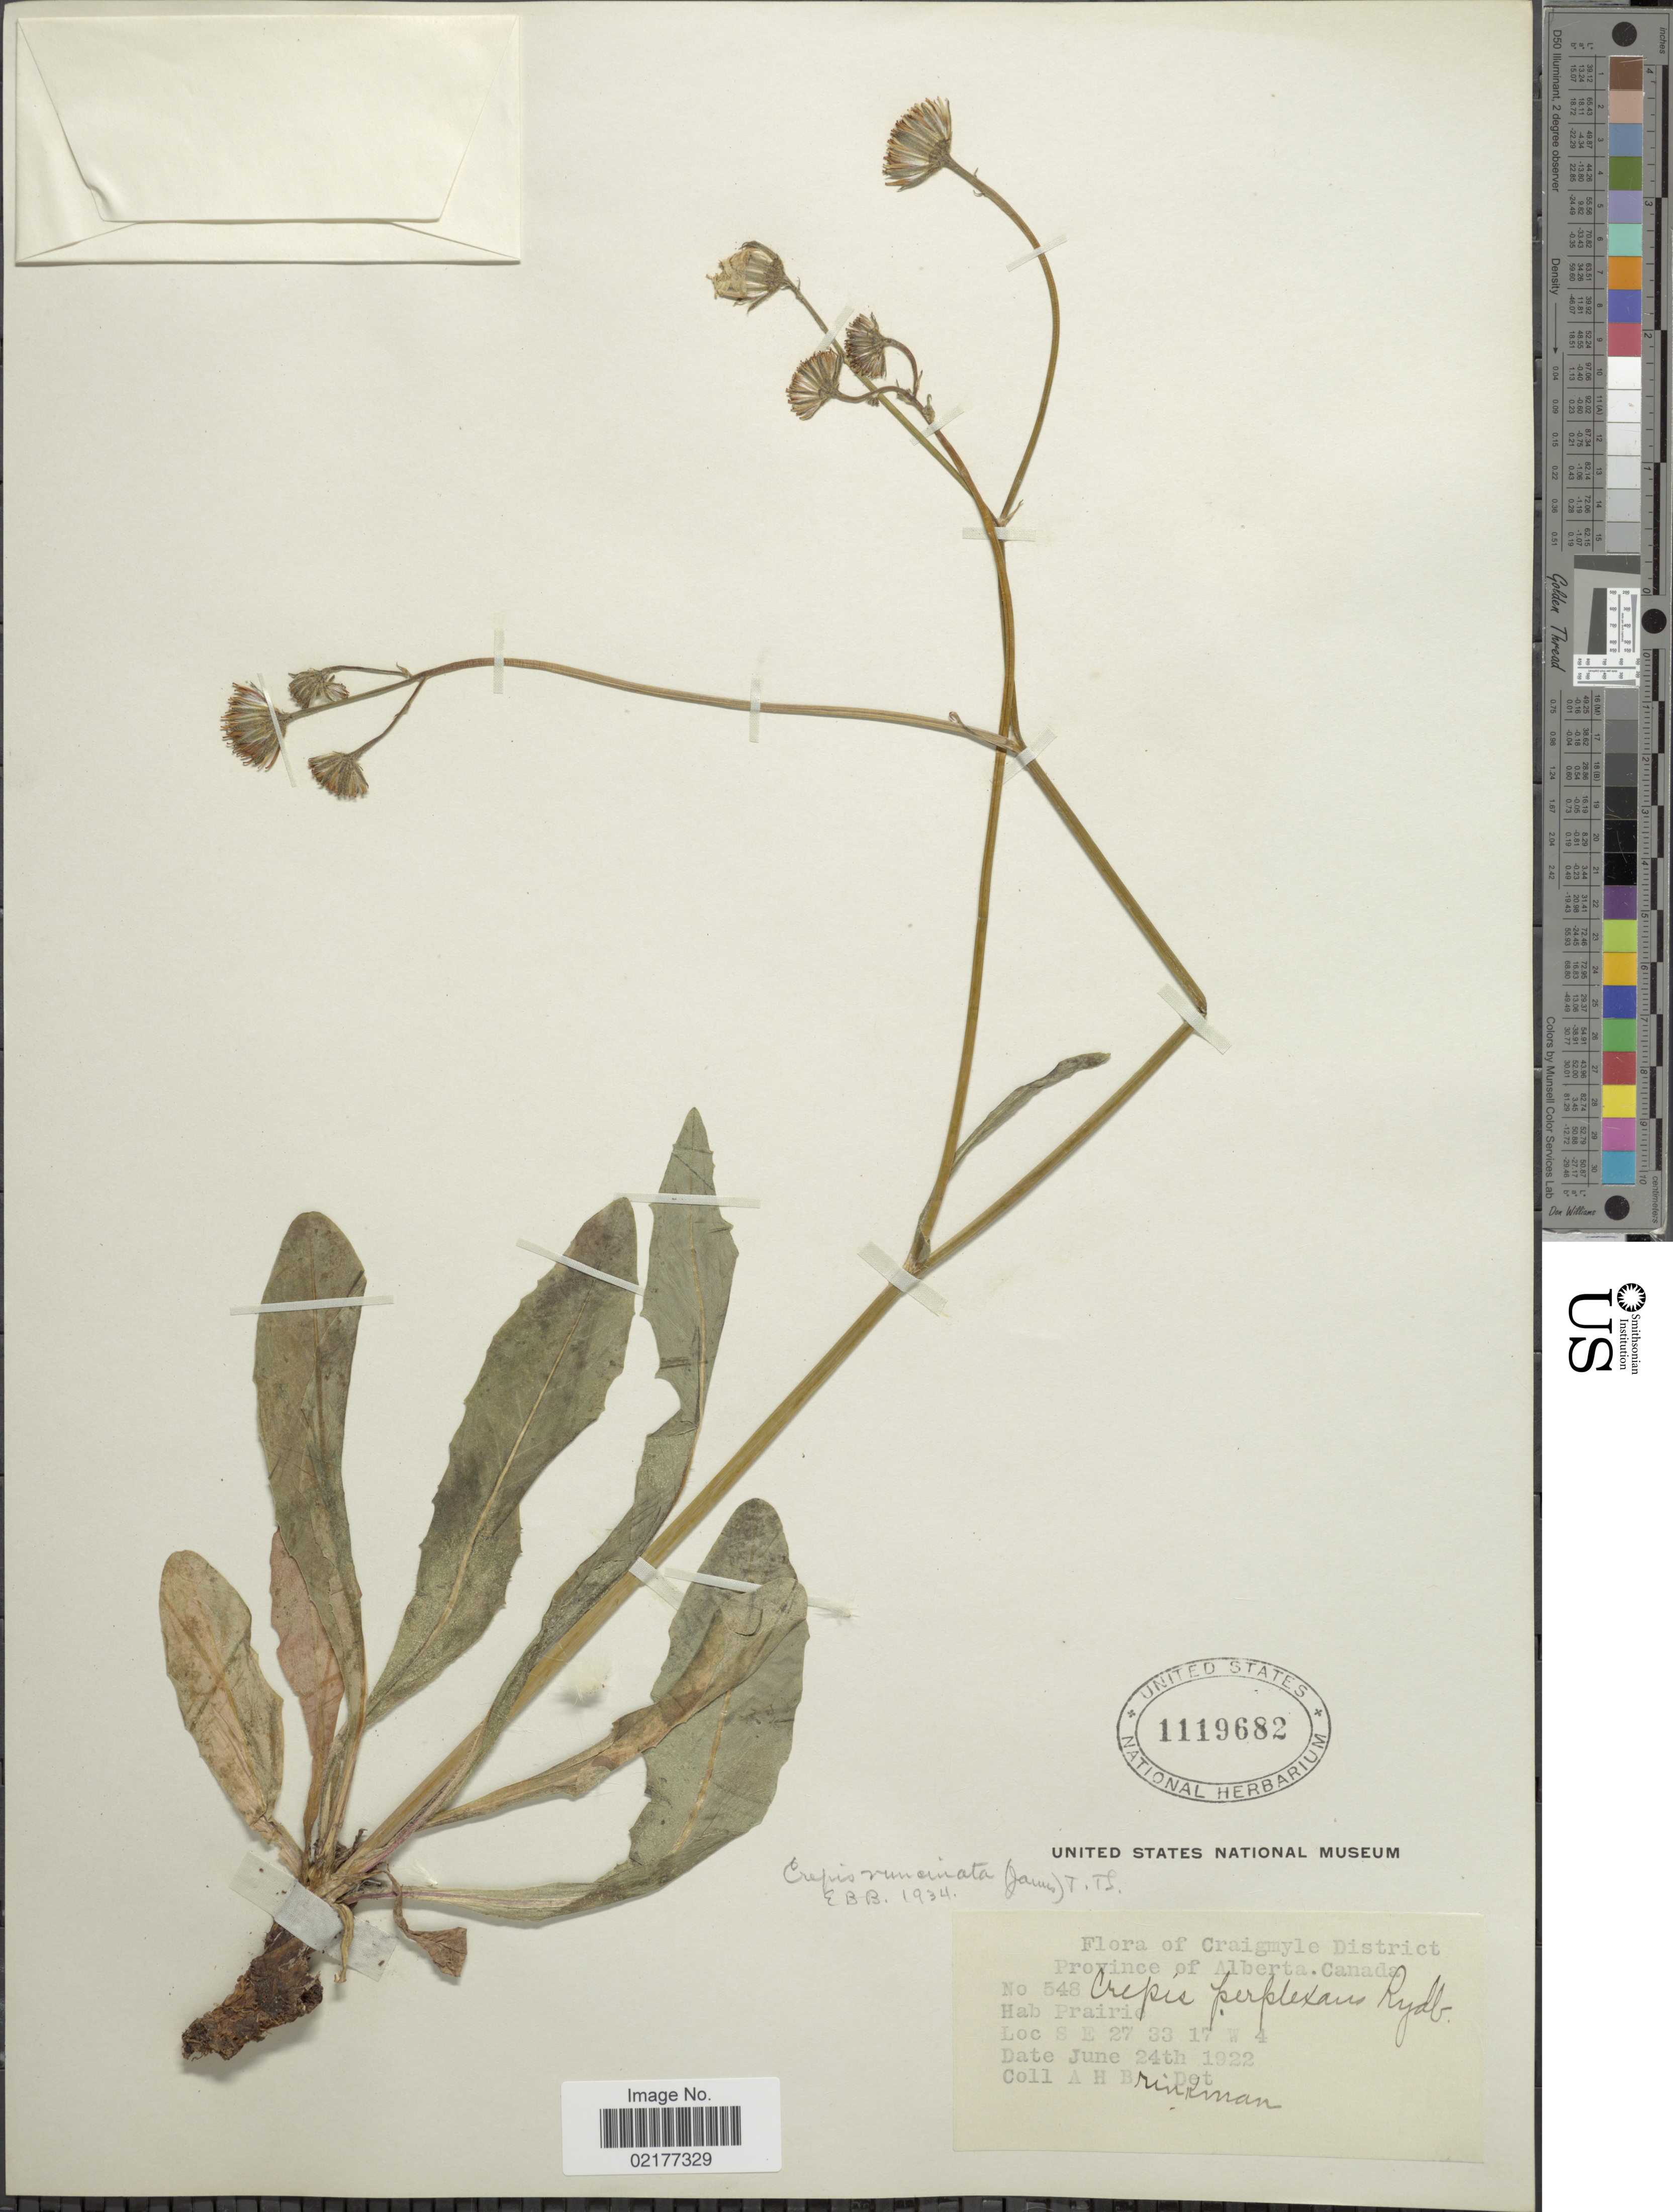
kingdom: Plantae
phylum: Tracheophyta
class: Magnoliopsida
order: Asterales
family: Asteraceae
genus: Crepis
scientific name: Crepis runcinata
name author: Torr. & A. Gray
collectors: A. Brinkman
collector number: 548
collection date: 1922-06-24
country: Canada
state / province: Alberta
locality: Craigmyle District, Province of Alberta, S E 27 33 17 W 4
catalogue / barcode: US 1119682